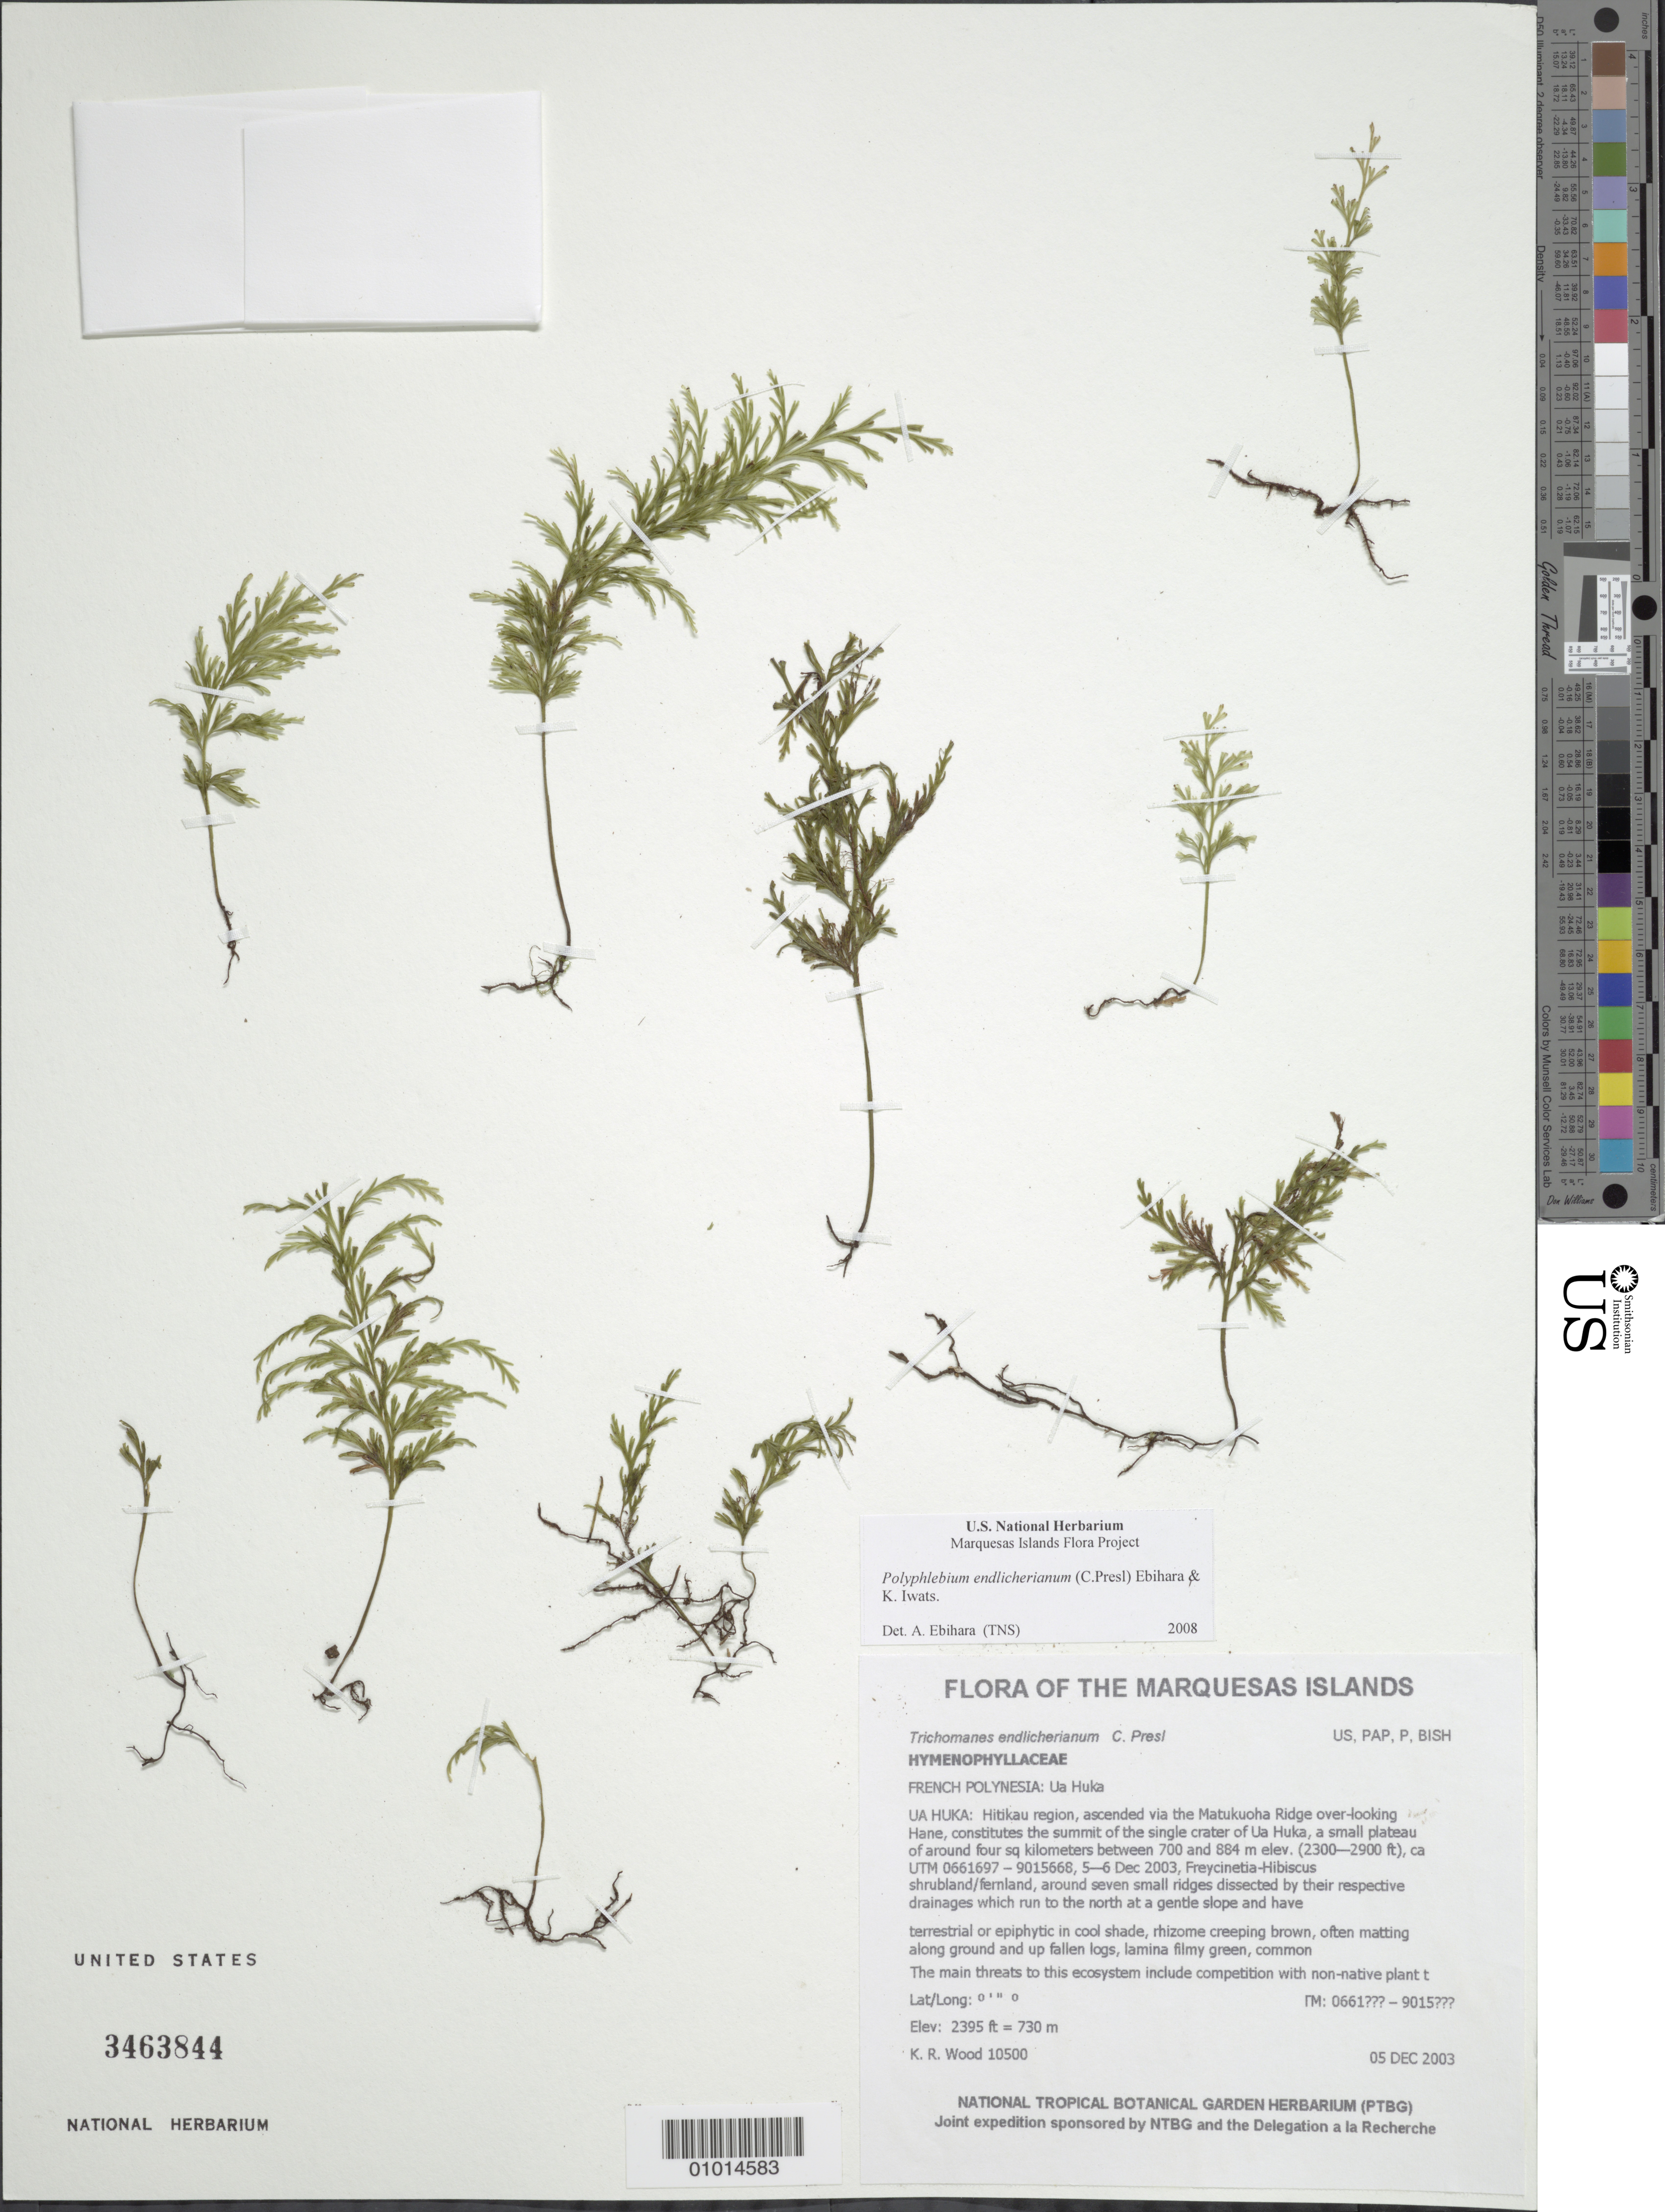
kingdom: Plantae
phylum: Tracheophyta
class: Polypodiopsida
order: Hymenophyllales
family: Hymenophyllaceae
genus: Polyphlebium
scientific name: Polyphlebium endlicherianum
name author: (C. Presl) Ebihara & K. Iwats.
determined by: Ebihara, A.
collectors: K. R. Wood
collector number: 10500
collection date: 2003-12-05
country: French Polynesia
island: Ua Huka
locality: Hitikau region, ascended via the Matukuoha Ridge over-looking Hane, constitutes the summit of the single crater of Ua Huka, a small plateau of around four sq kilometers between 700 and 884 m elev. (2300-2900 ft), ca UTM 0661697 - 9015668, 5-6 Dec 2003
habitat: Freycinetia-Hibiscus shrubland/fernland, around seven small ridges dissected by their respective drainages which run to the north at a gentle slope and have running water and small plunge pools in lower sections, vegetation is dominated by Freycinetia imp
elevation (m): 730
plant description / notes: The main threats to this ecosystem include competition with non-native plant taxa or animals that could make their way up from the lower regions. The area should be biologically monitored periodically for any such threats. The only non-native plant specie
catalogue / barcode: US 3463844